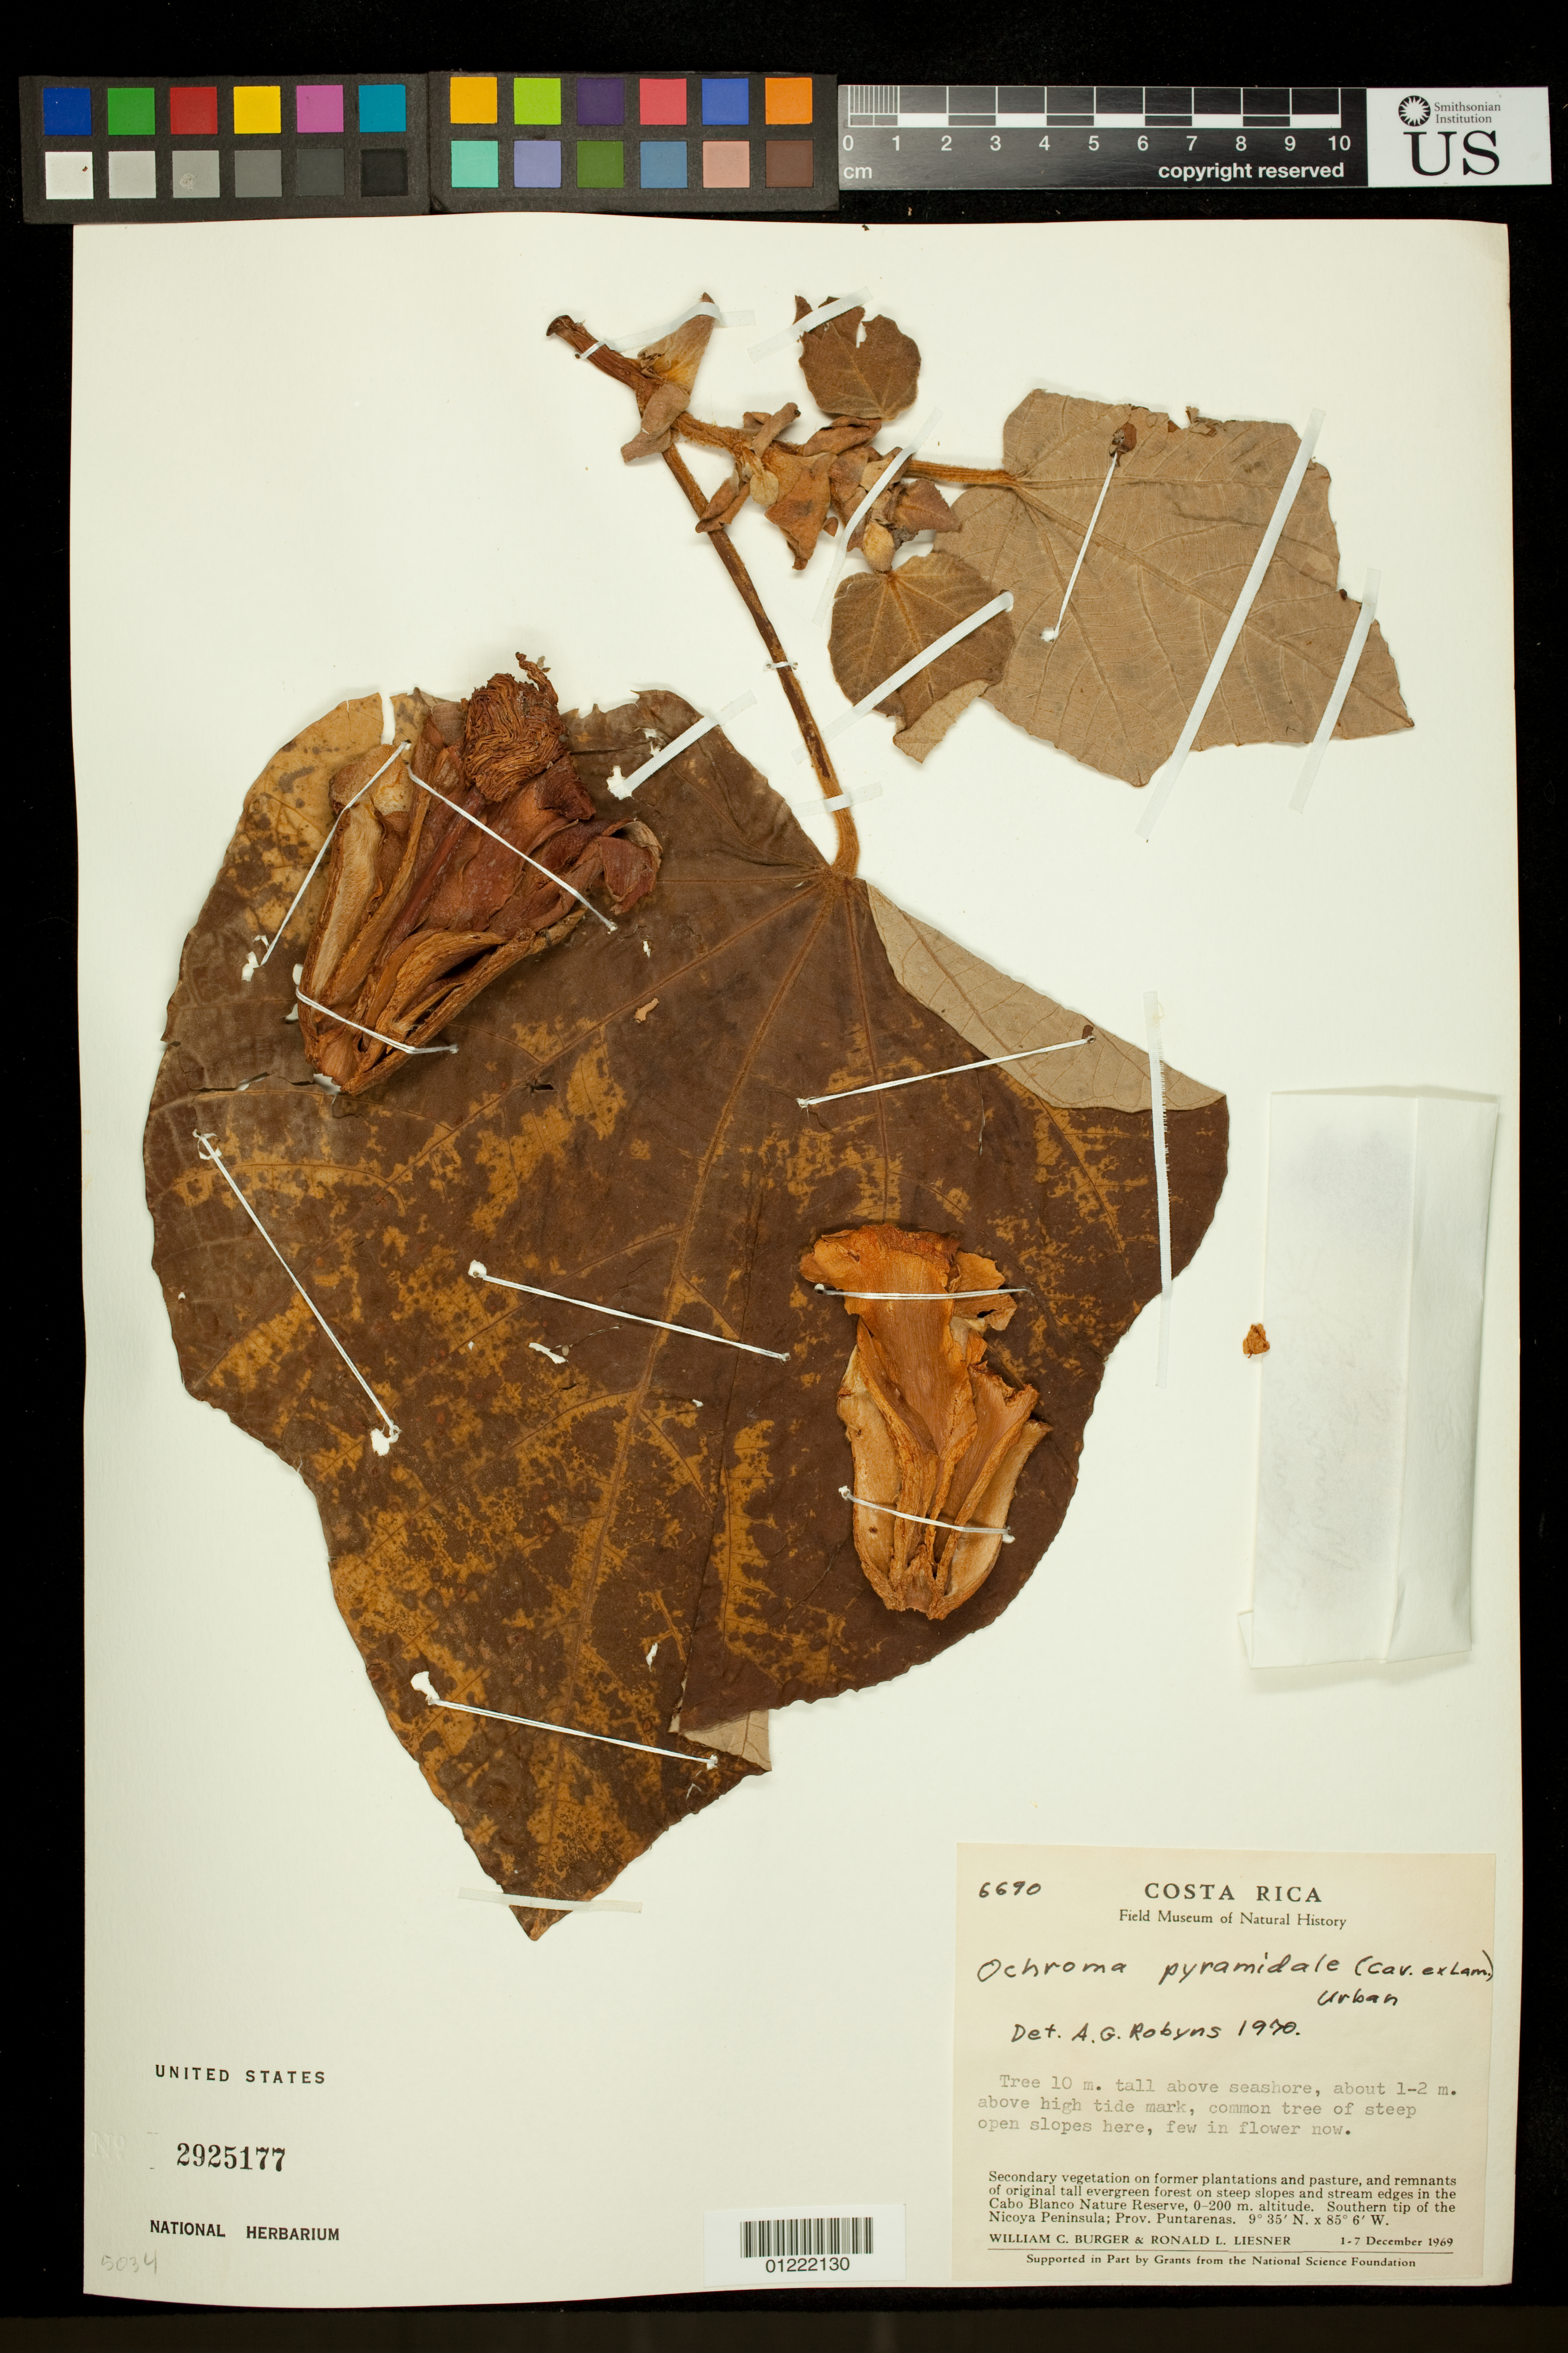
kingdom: Plantae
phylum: Tracheophyta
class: Magnoliopsida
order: Malvales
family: Malvaceae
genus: Ochroma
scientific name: Ochroma pyramidale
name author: (Cav. ex Lam.) Urb.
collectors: W. Burger & R. L. Liesner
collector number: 6690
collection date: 1969-12-01/1969-12-07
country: Costa Rica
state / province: Puntarenas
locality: Steep slopes and stream edges in the Cabo Blanco Nature Reserve. Southern tip of the Nicoya Peninsula.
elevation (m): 0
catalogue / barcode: US 2925177